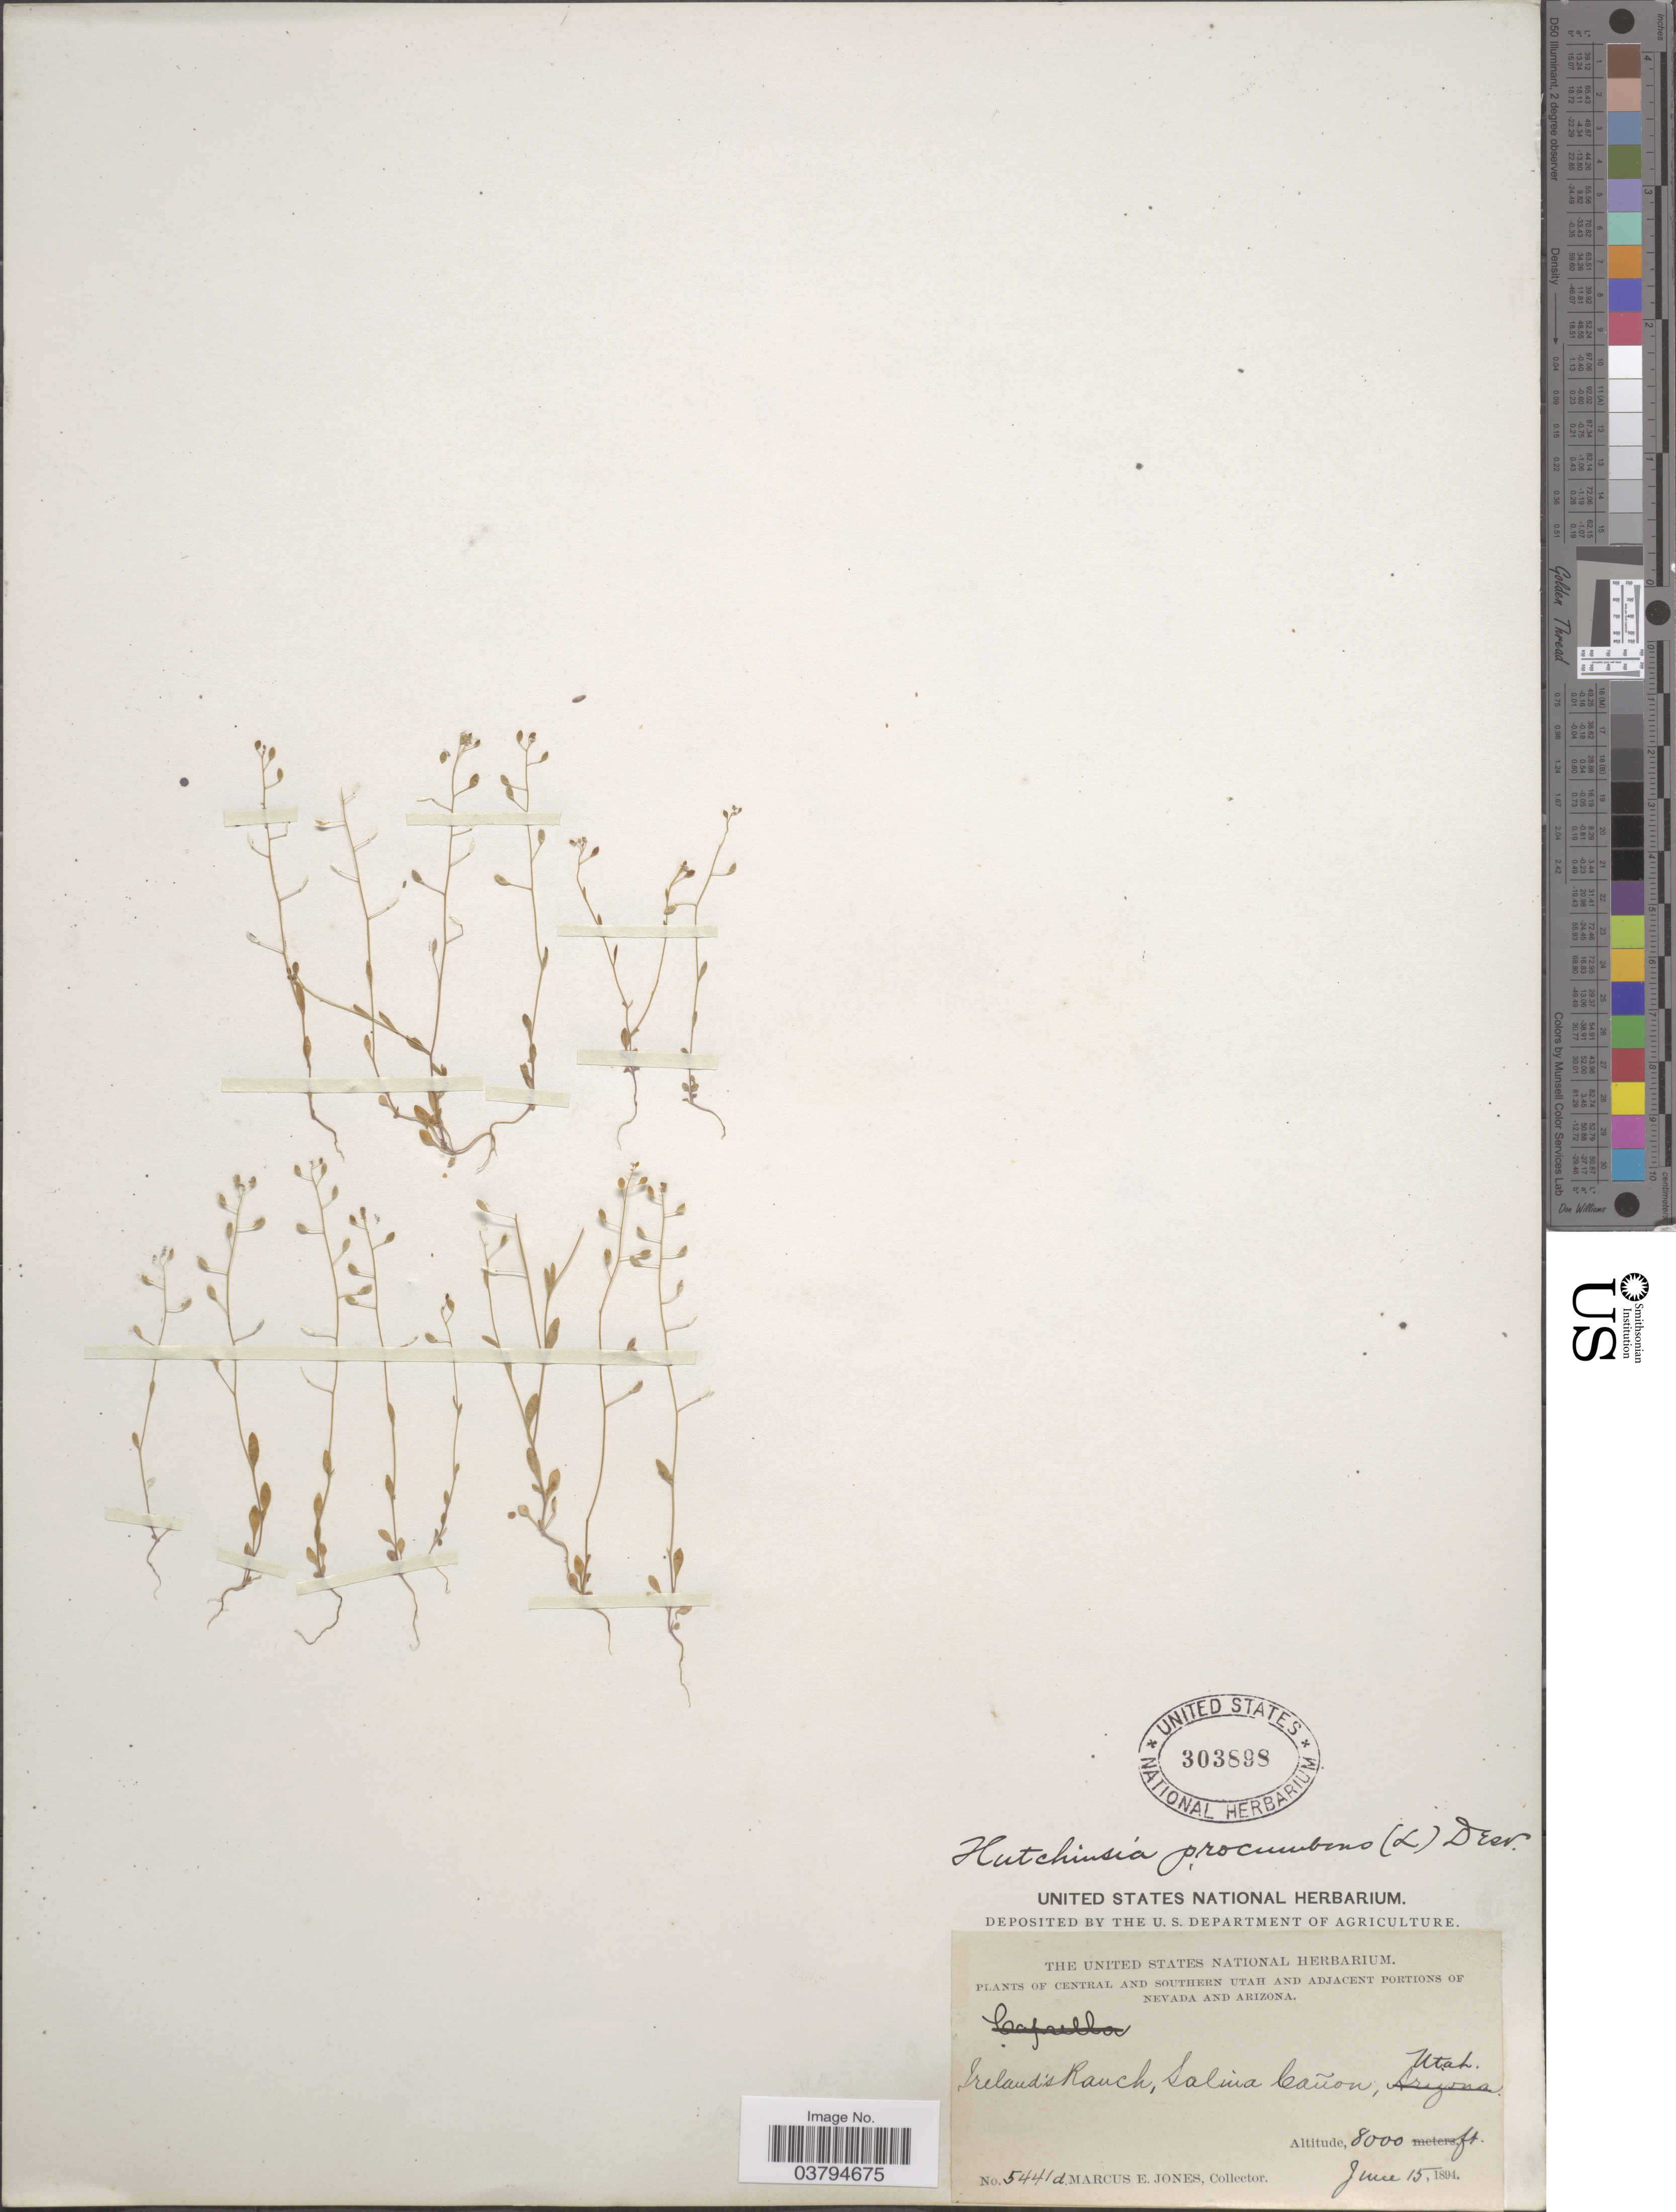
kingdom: Plantae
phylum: Tracheophyta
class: Magnoliopsida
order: Brassicales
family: Brassicaceae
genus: Hornungia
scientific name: Hornungia procumbens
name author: (L.) Hayek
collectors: M. E. Jones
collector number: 5441d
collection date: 1894-06-15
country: United States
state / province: Utah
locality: Central and Southern Utah. Ireland's Ranch, Salina Cañon.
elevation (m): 2438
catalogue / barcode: US 303898